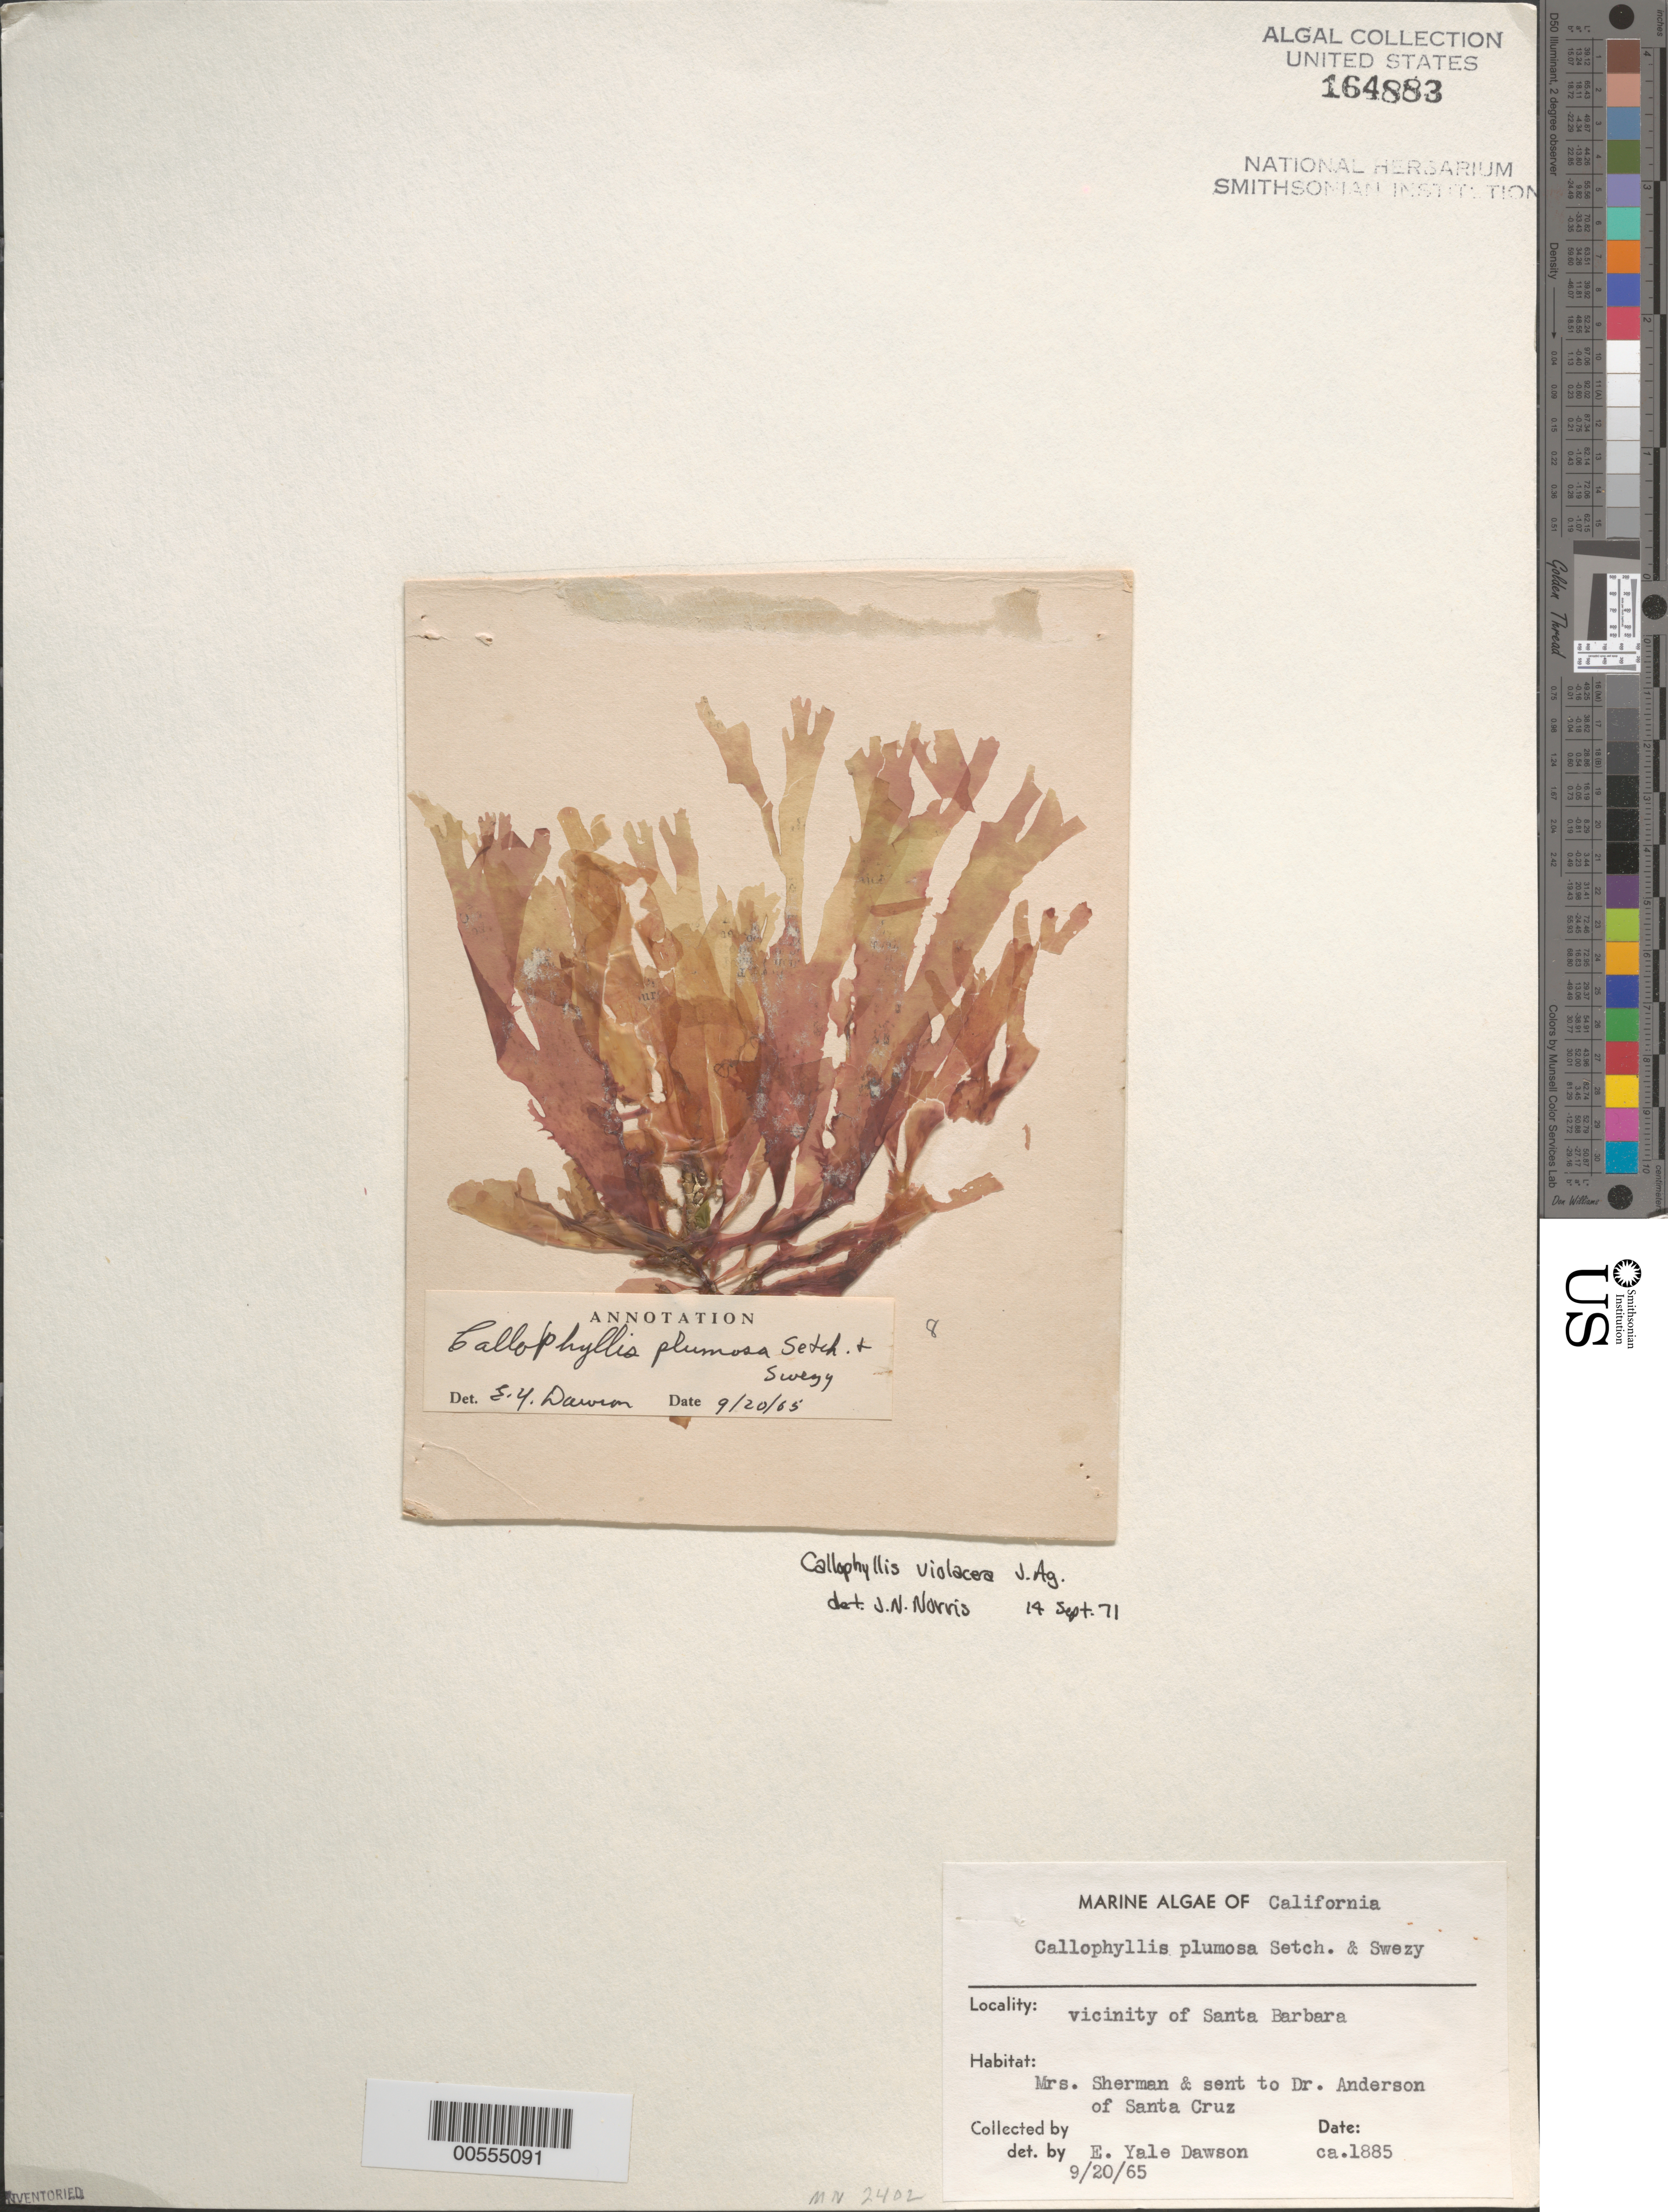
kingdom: Plantae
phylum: Rhodophyta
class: Florideophyceae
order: Gigartinales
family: Kallymeniaceae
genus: Callophyllis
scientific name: Callophyllis violacea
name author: J. Agardh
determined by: Norris, James N.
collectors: M. Sherman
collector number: Neushul 2402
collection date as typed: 1885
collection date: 1885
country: United States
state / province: California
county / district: Santa Barbara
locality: Santa Barbara area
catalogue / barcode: US 164883